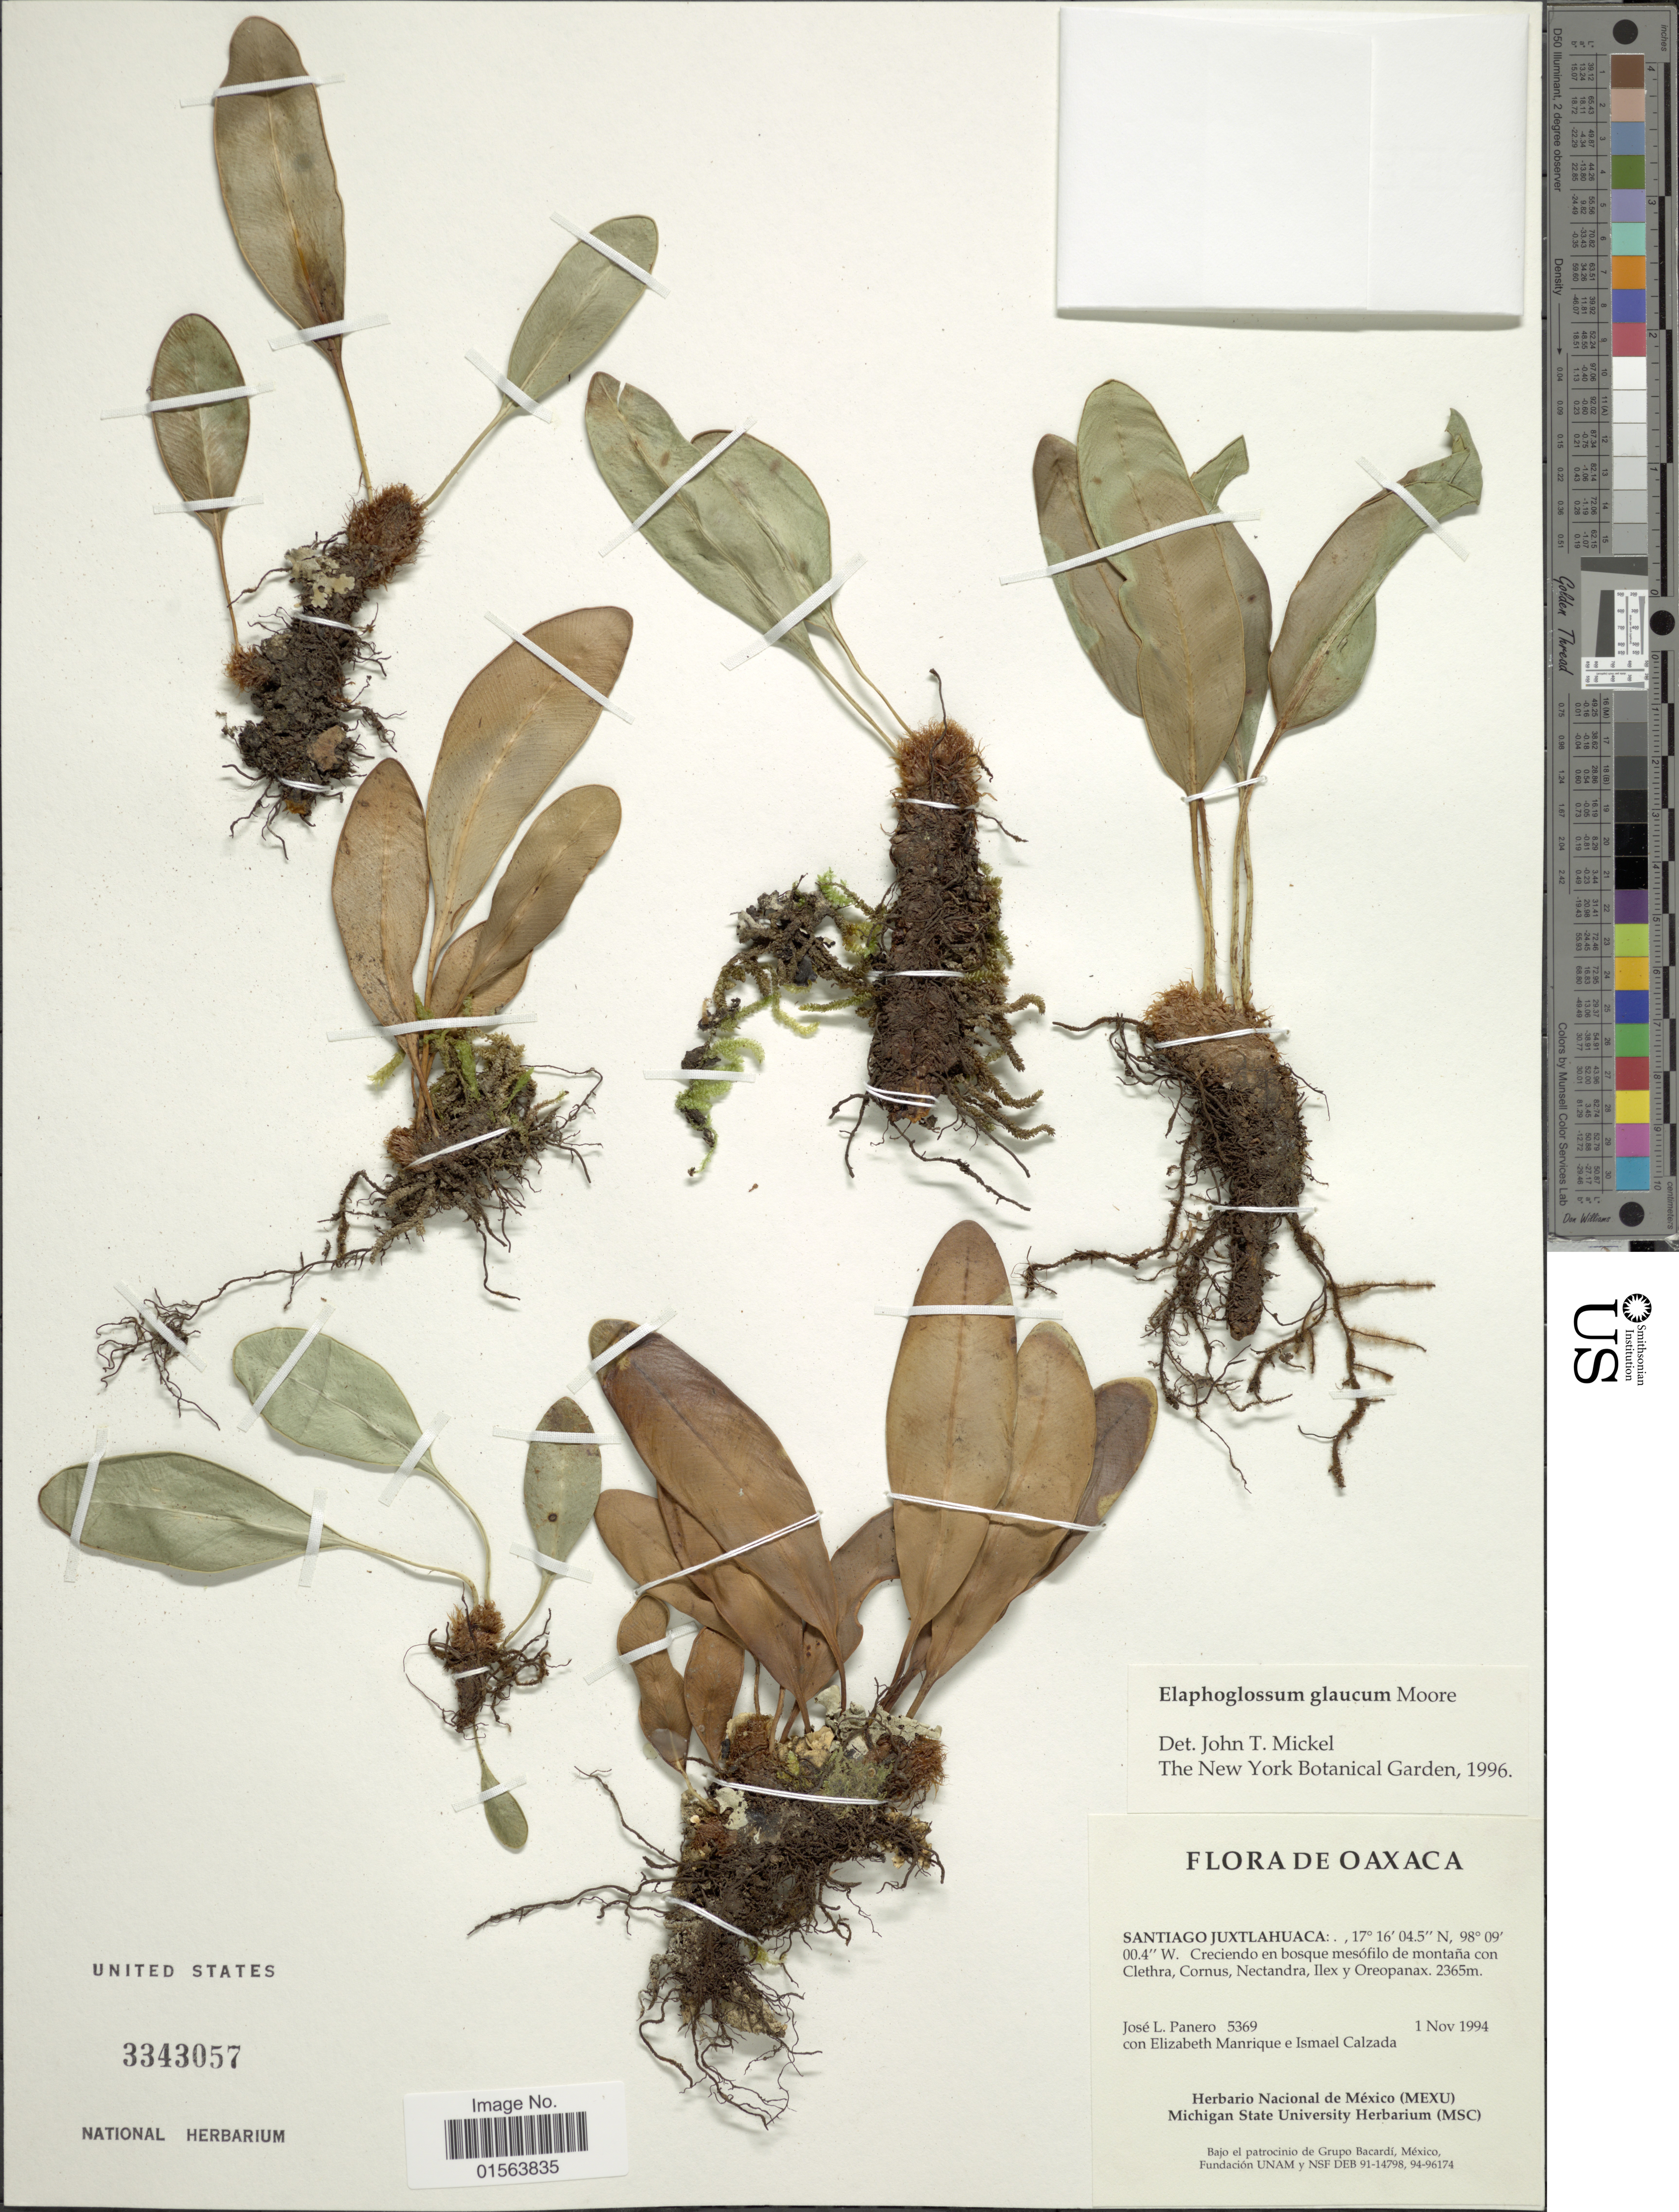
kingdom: Plantae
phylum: Tracheophyta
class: Polypodiopsida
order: Polypodiales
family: Dryopteridaceae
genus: Elaphoglossum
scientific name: Elaphoglossum glaucum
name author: T. Moore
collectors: J. L. Panero, E. Manrique & I. Calzada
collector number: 5369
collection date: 1994-11-01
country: Mexico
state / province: Oaxaca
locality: Santiago Juxtlahuaca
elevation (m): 2365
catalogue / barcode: US 3343057